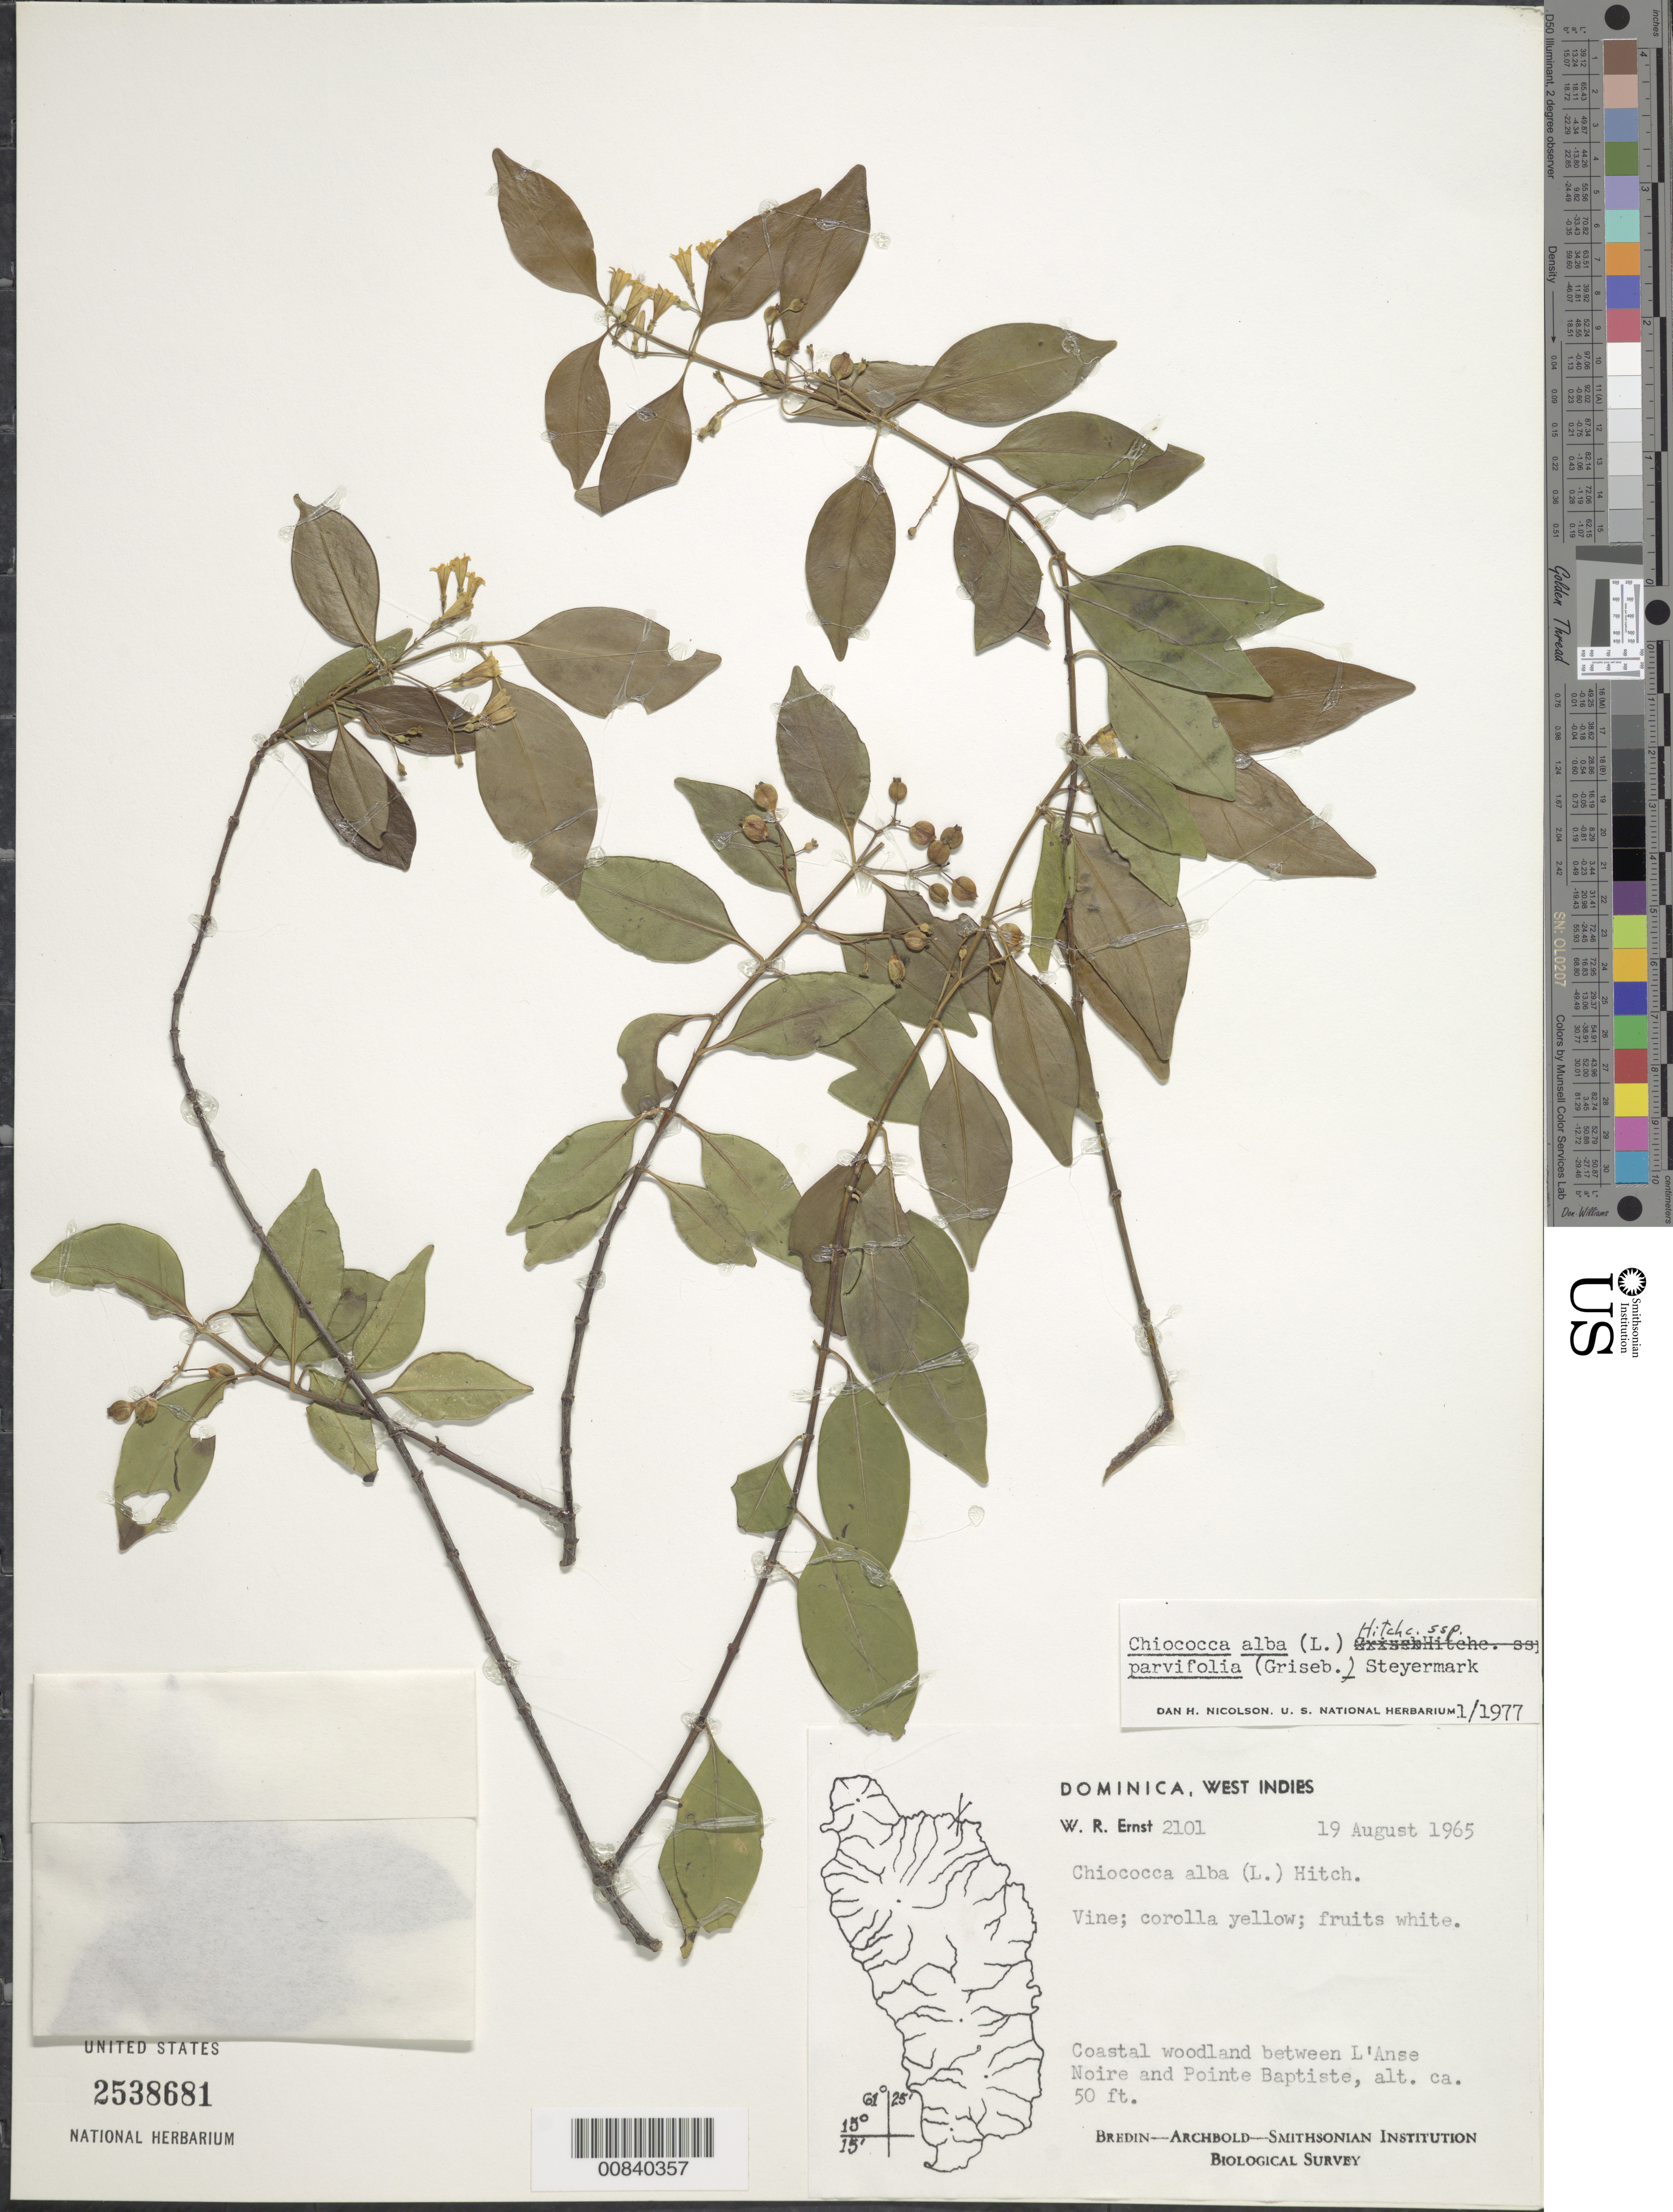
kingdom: Plantae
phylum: Tracheophyta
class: Magnoliopsida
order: Gentianales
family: Rubiaceae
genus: Chiococca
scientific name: Chiococca alba subsp. alba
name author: (L.) Hitchc.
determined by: Nicolson, Dan H.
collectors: W. R. Ernst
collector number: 2101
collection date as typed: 19 Aug 1965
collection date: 1965-08-19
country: Dominica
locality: Woodland between L'Anse Noire and Pointe Baptiste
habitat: Coastal woodland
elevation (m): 15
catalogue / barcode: US 2538681